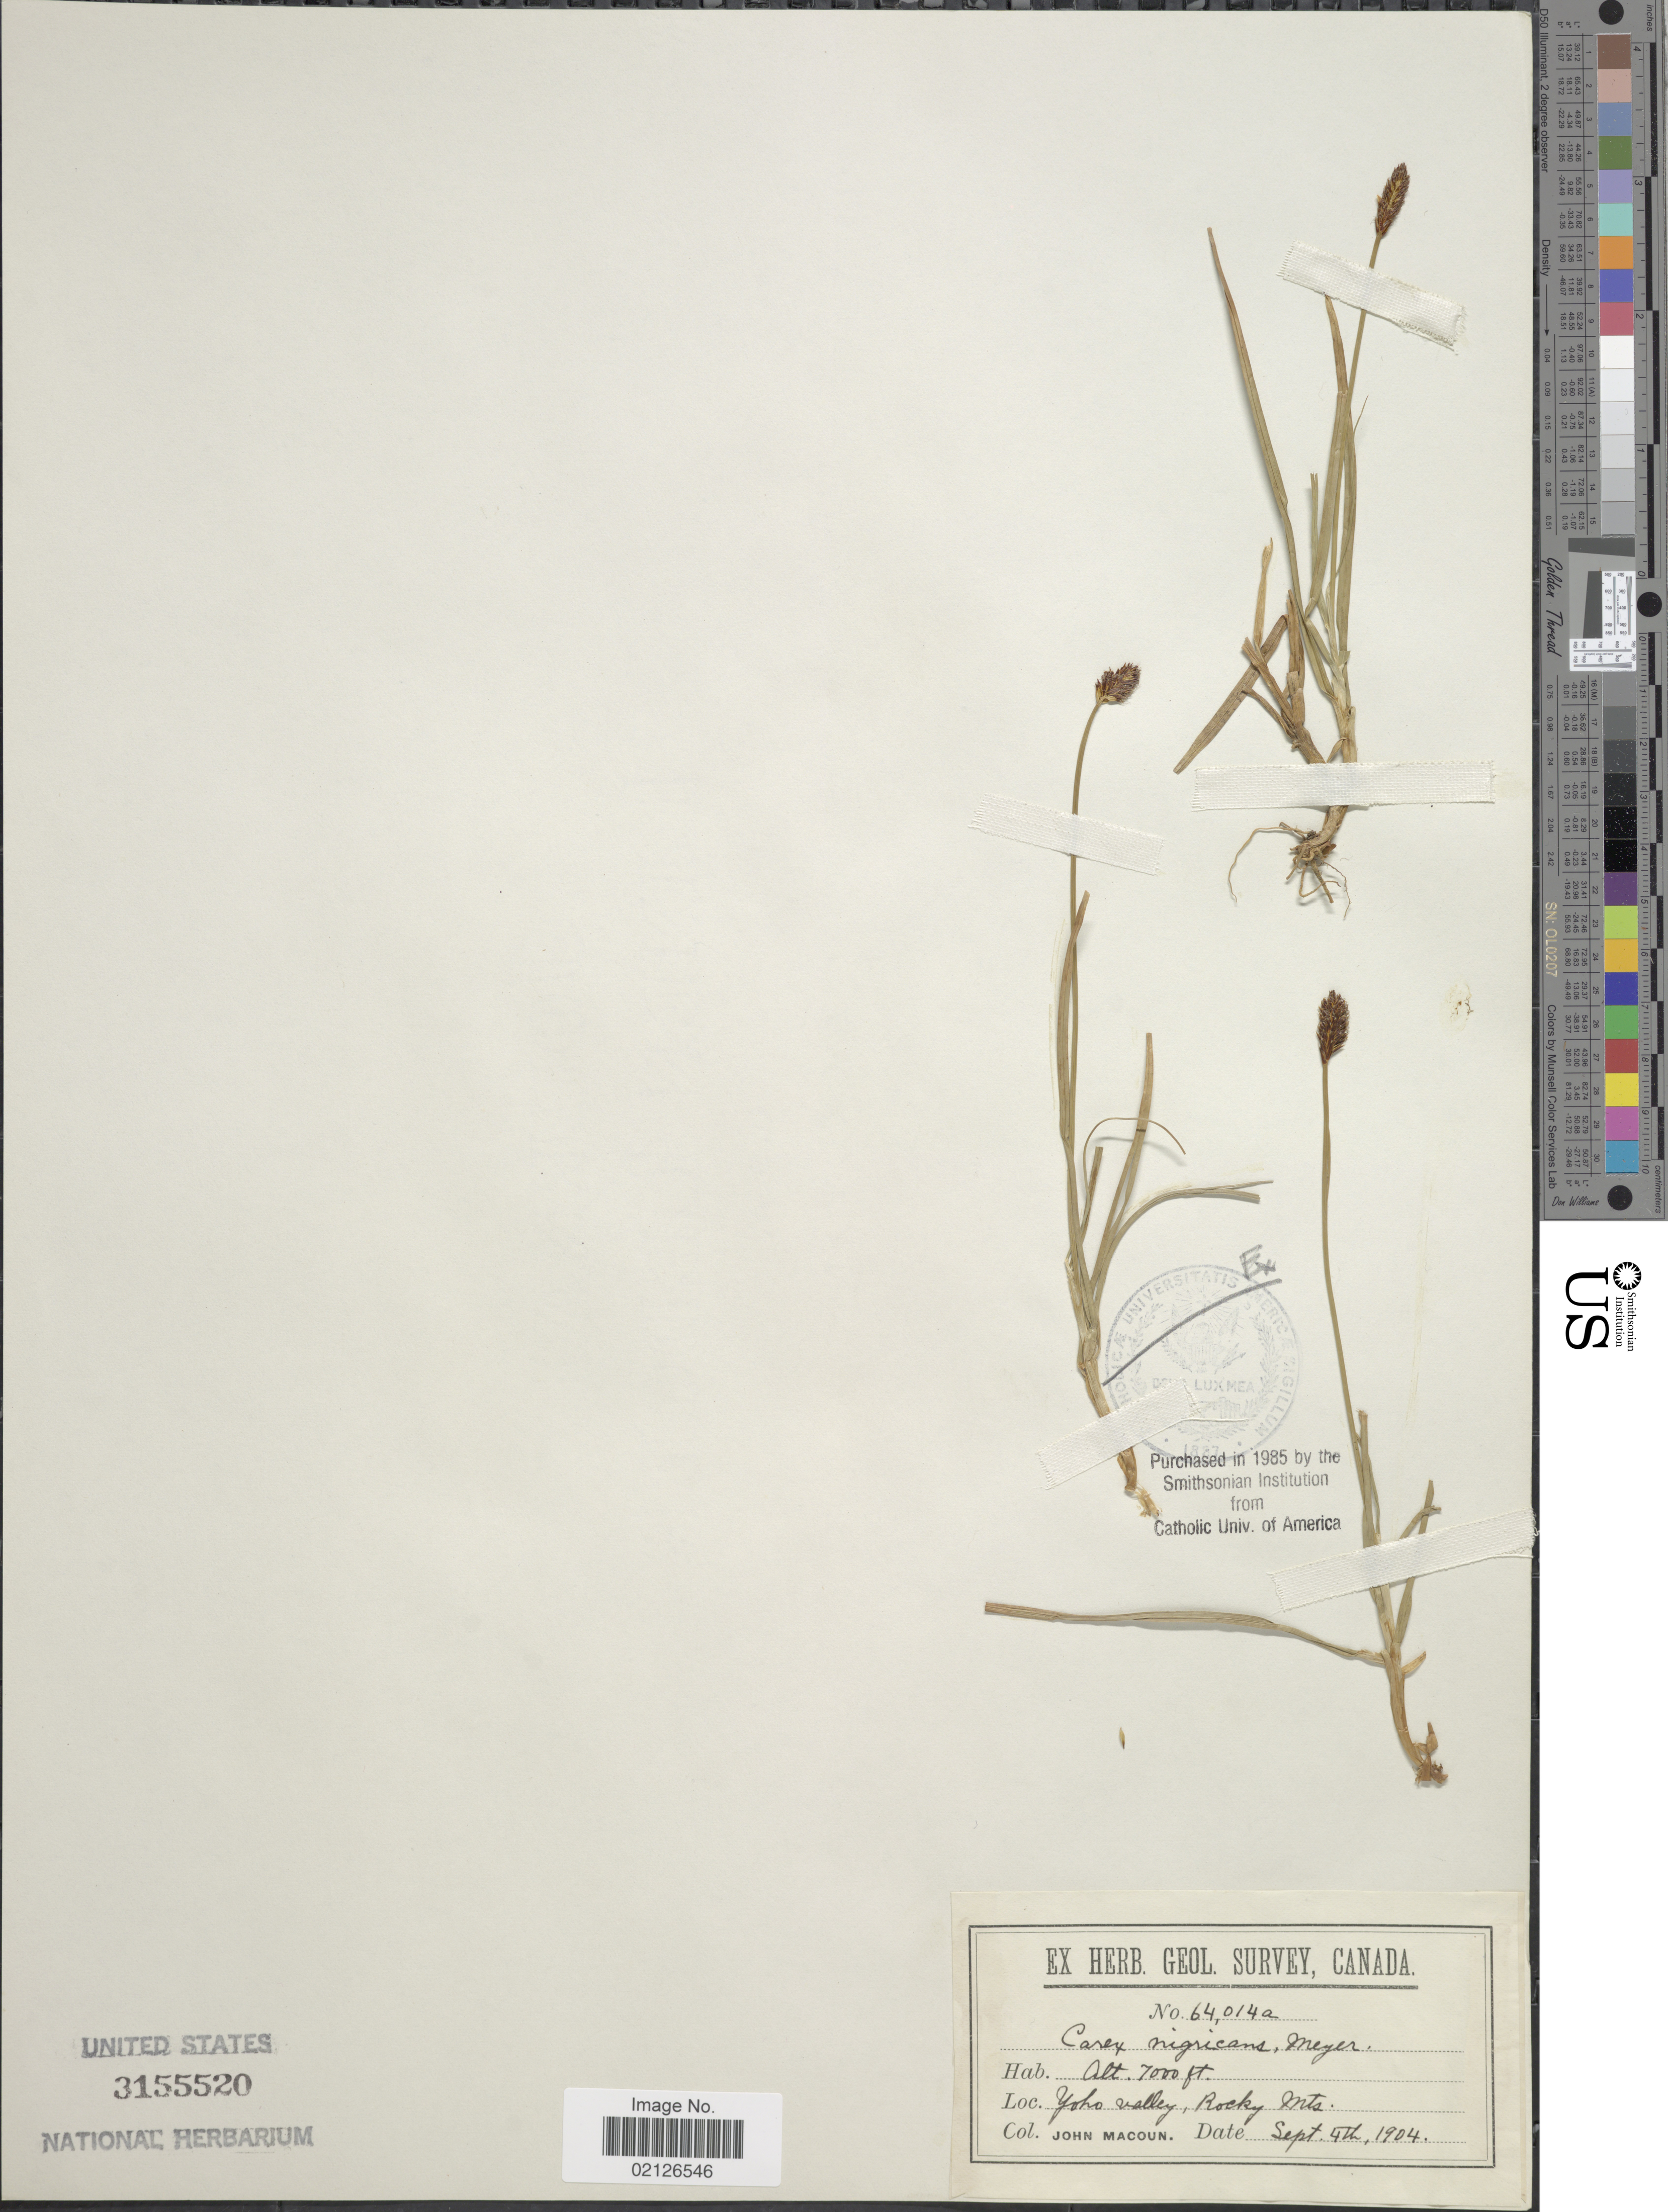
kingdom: Plantae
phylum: Tracheophyta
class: Liliopsida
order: Poales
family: Cyperaceae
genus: Carex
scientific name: Carex nigricans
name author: C.A. Mey.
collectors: J. Macoun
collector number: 64014a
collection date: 1904-09-04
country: Canada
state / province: British Columbia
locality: Yoho valley, Rocky Mts.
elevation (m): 2134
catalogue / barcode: US 3155520